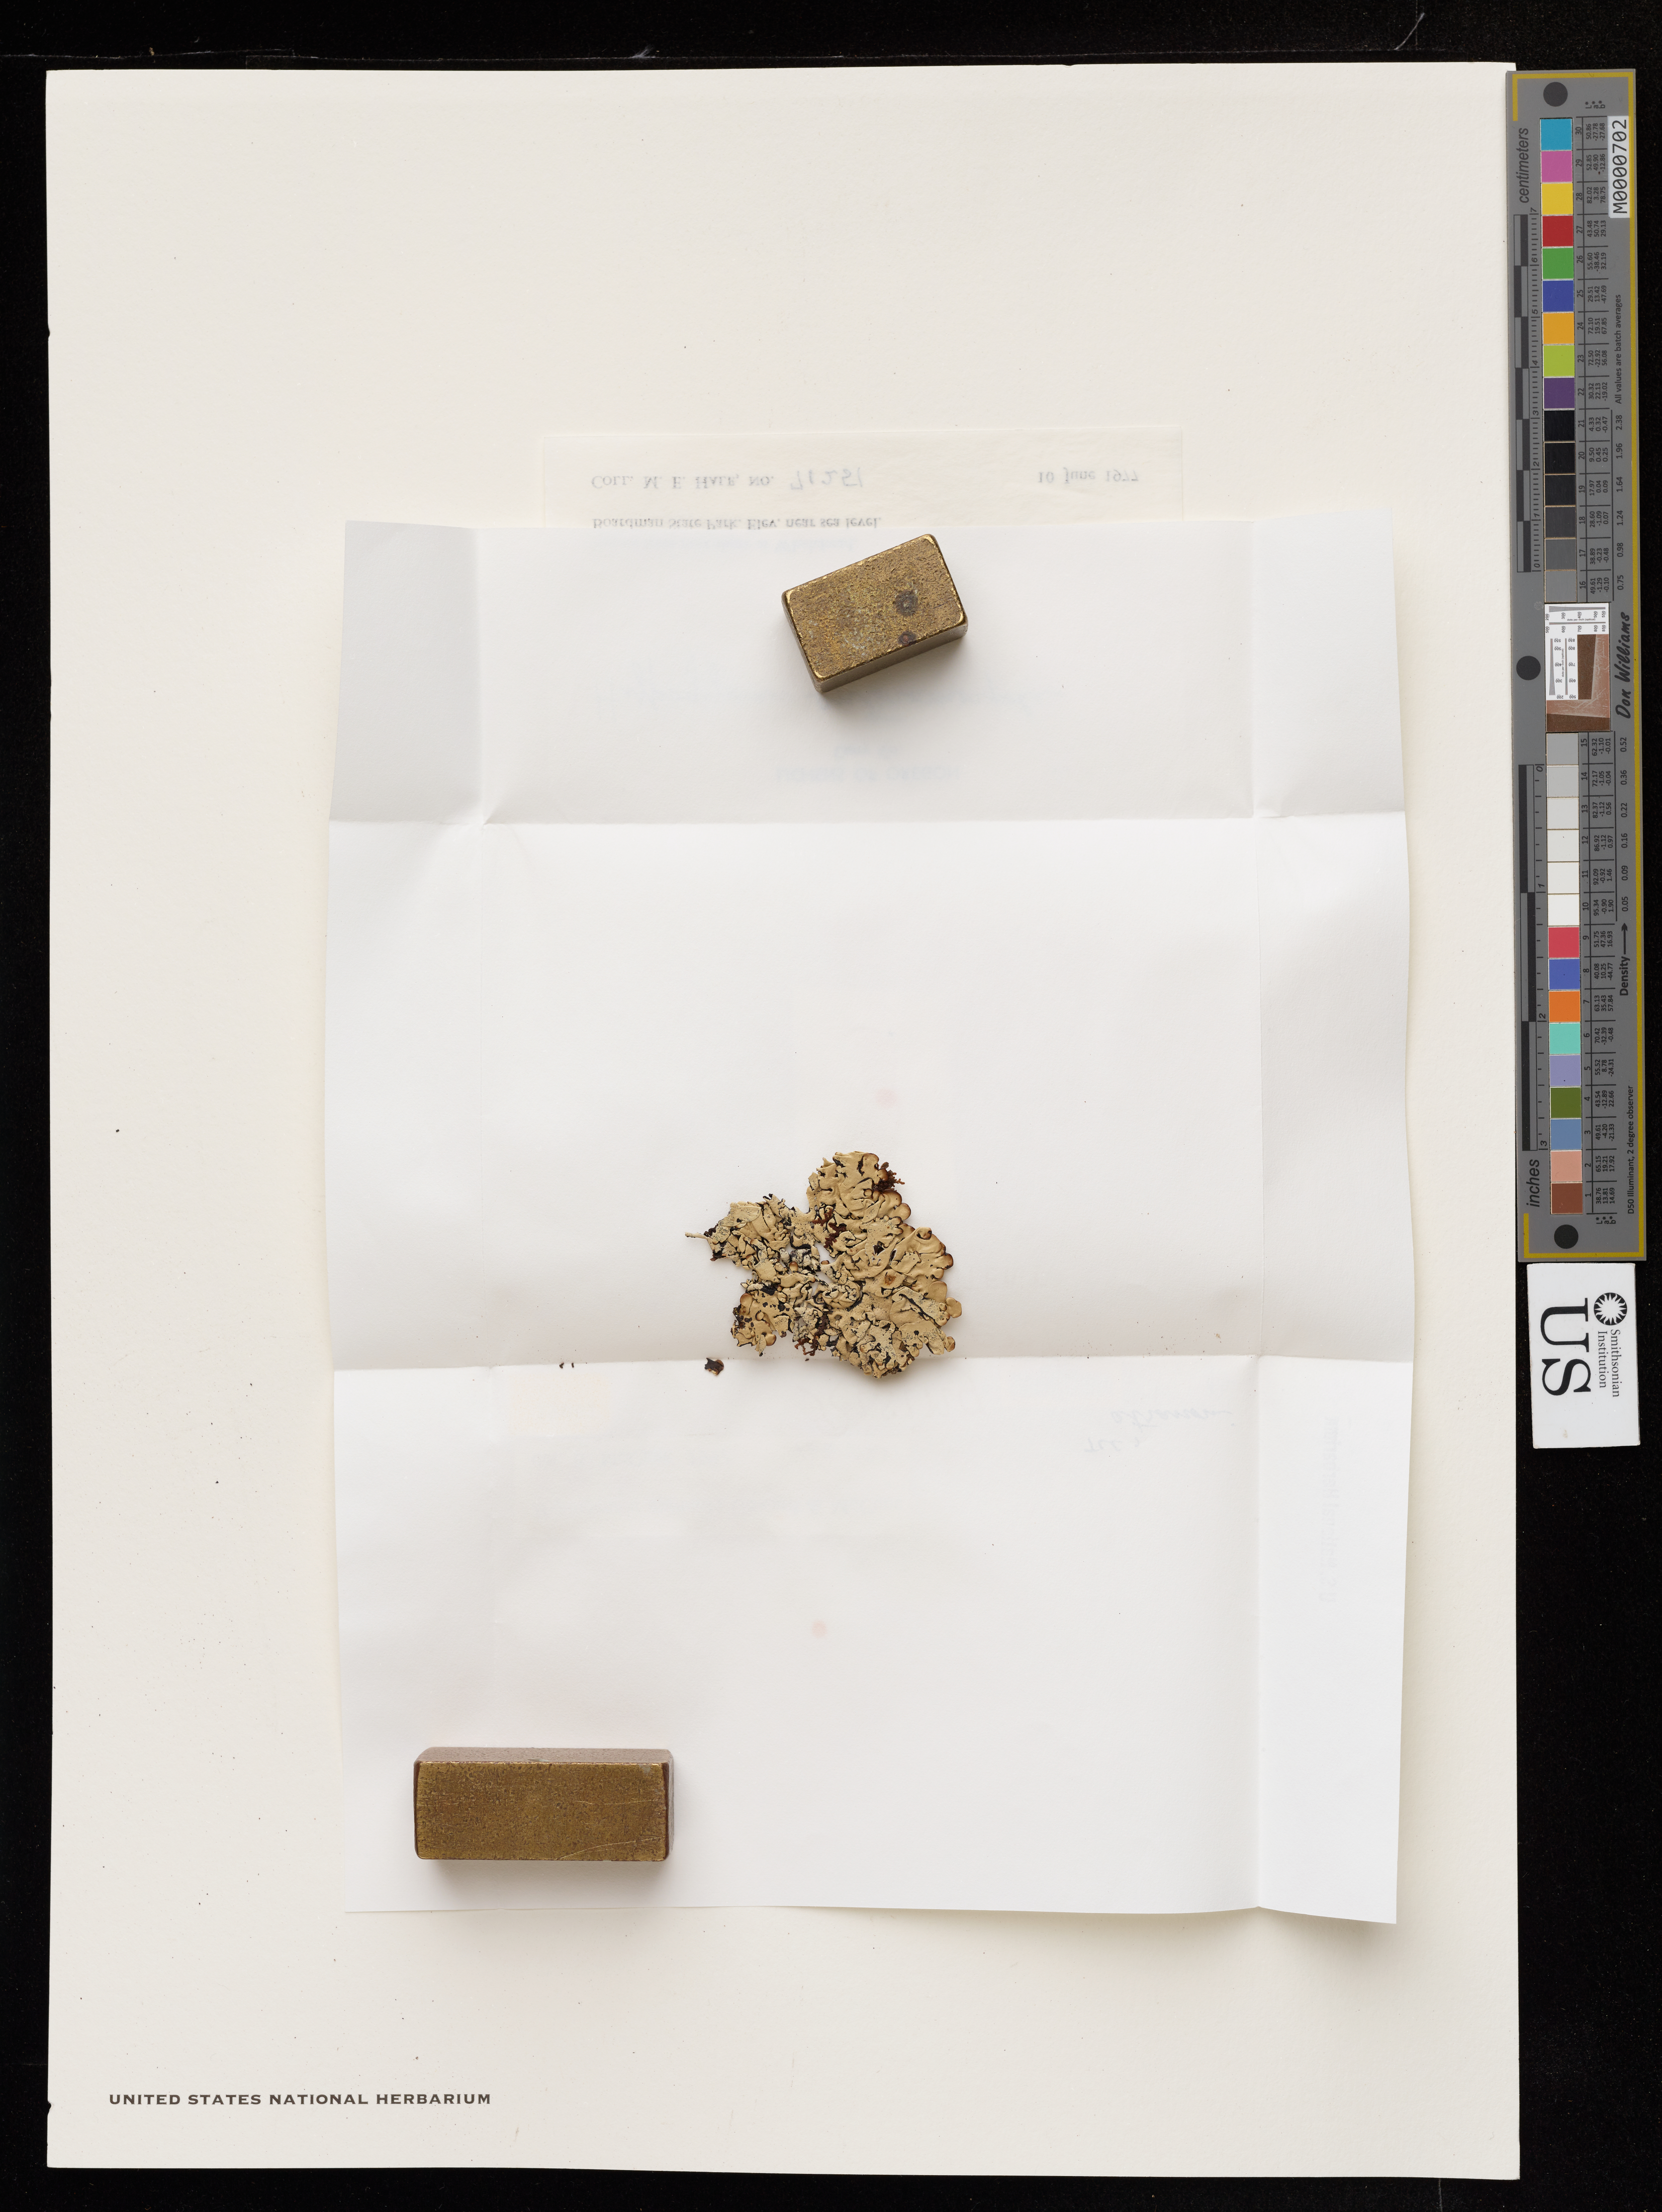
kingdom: Fungi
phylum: Ascomycota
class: Lecanoromycetes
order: Lecanorales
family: Parmeliaceae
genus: Hypogymnia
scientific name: Hypogymnia apinnata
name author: Goward & McCune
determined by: McCune, B.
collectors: M. Hale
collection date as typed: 10 Jun 1977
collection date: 1977-06-10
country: United States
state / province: Oregon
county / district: Curry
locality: Boardman st. park